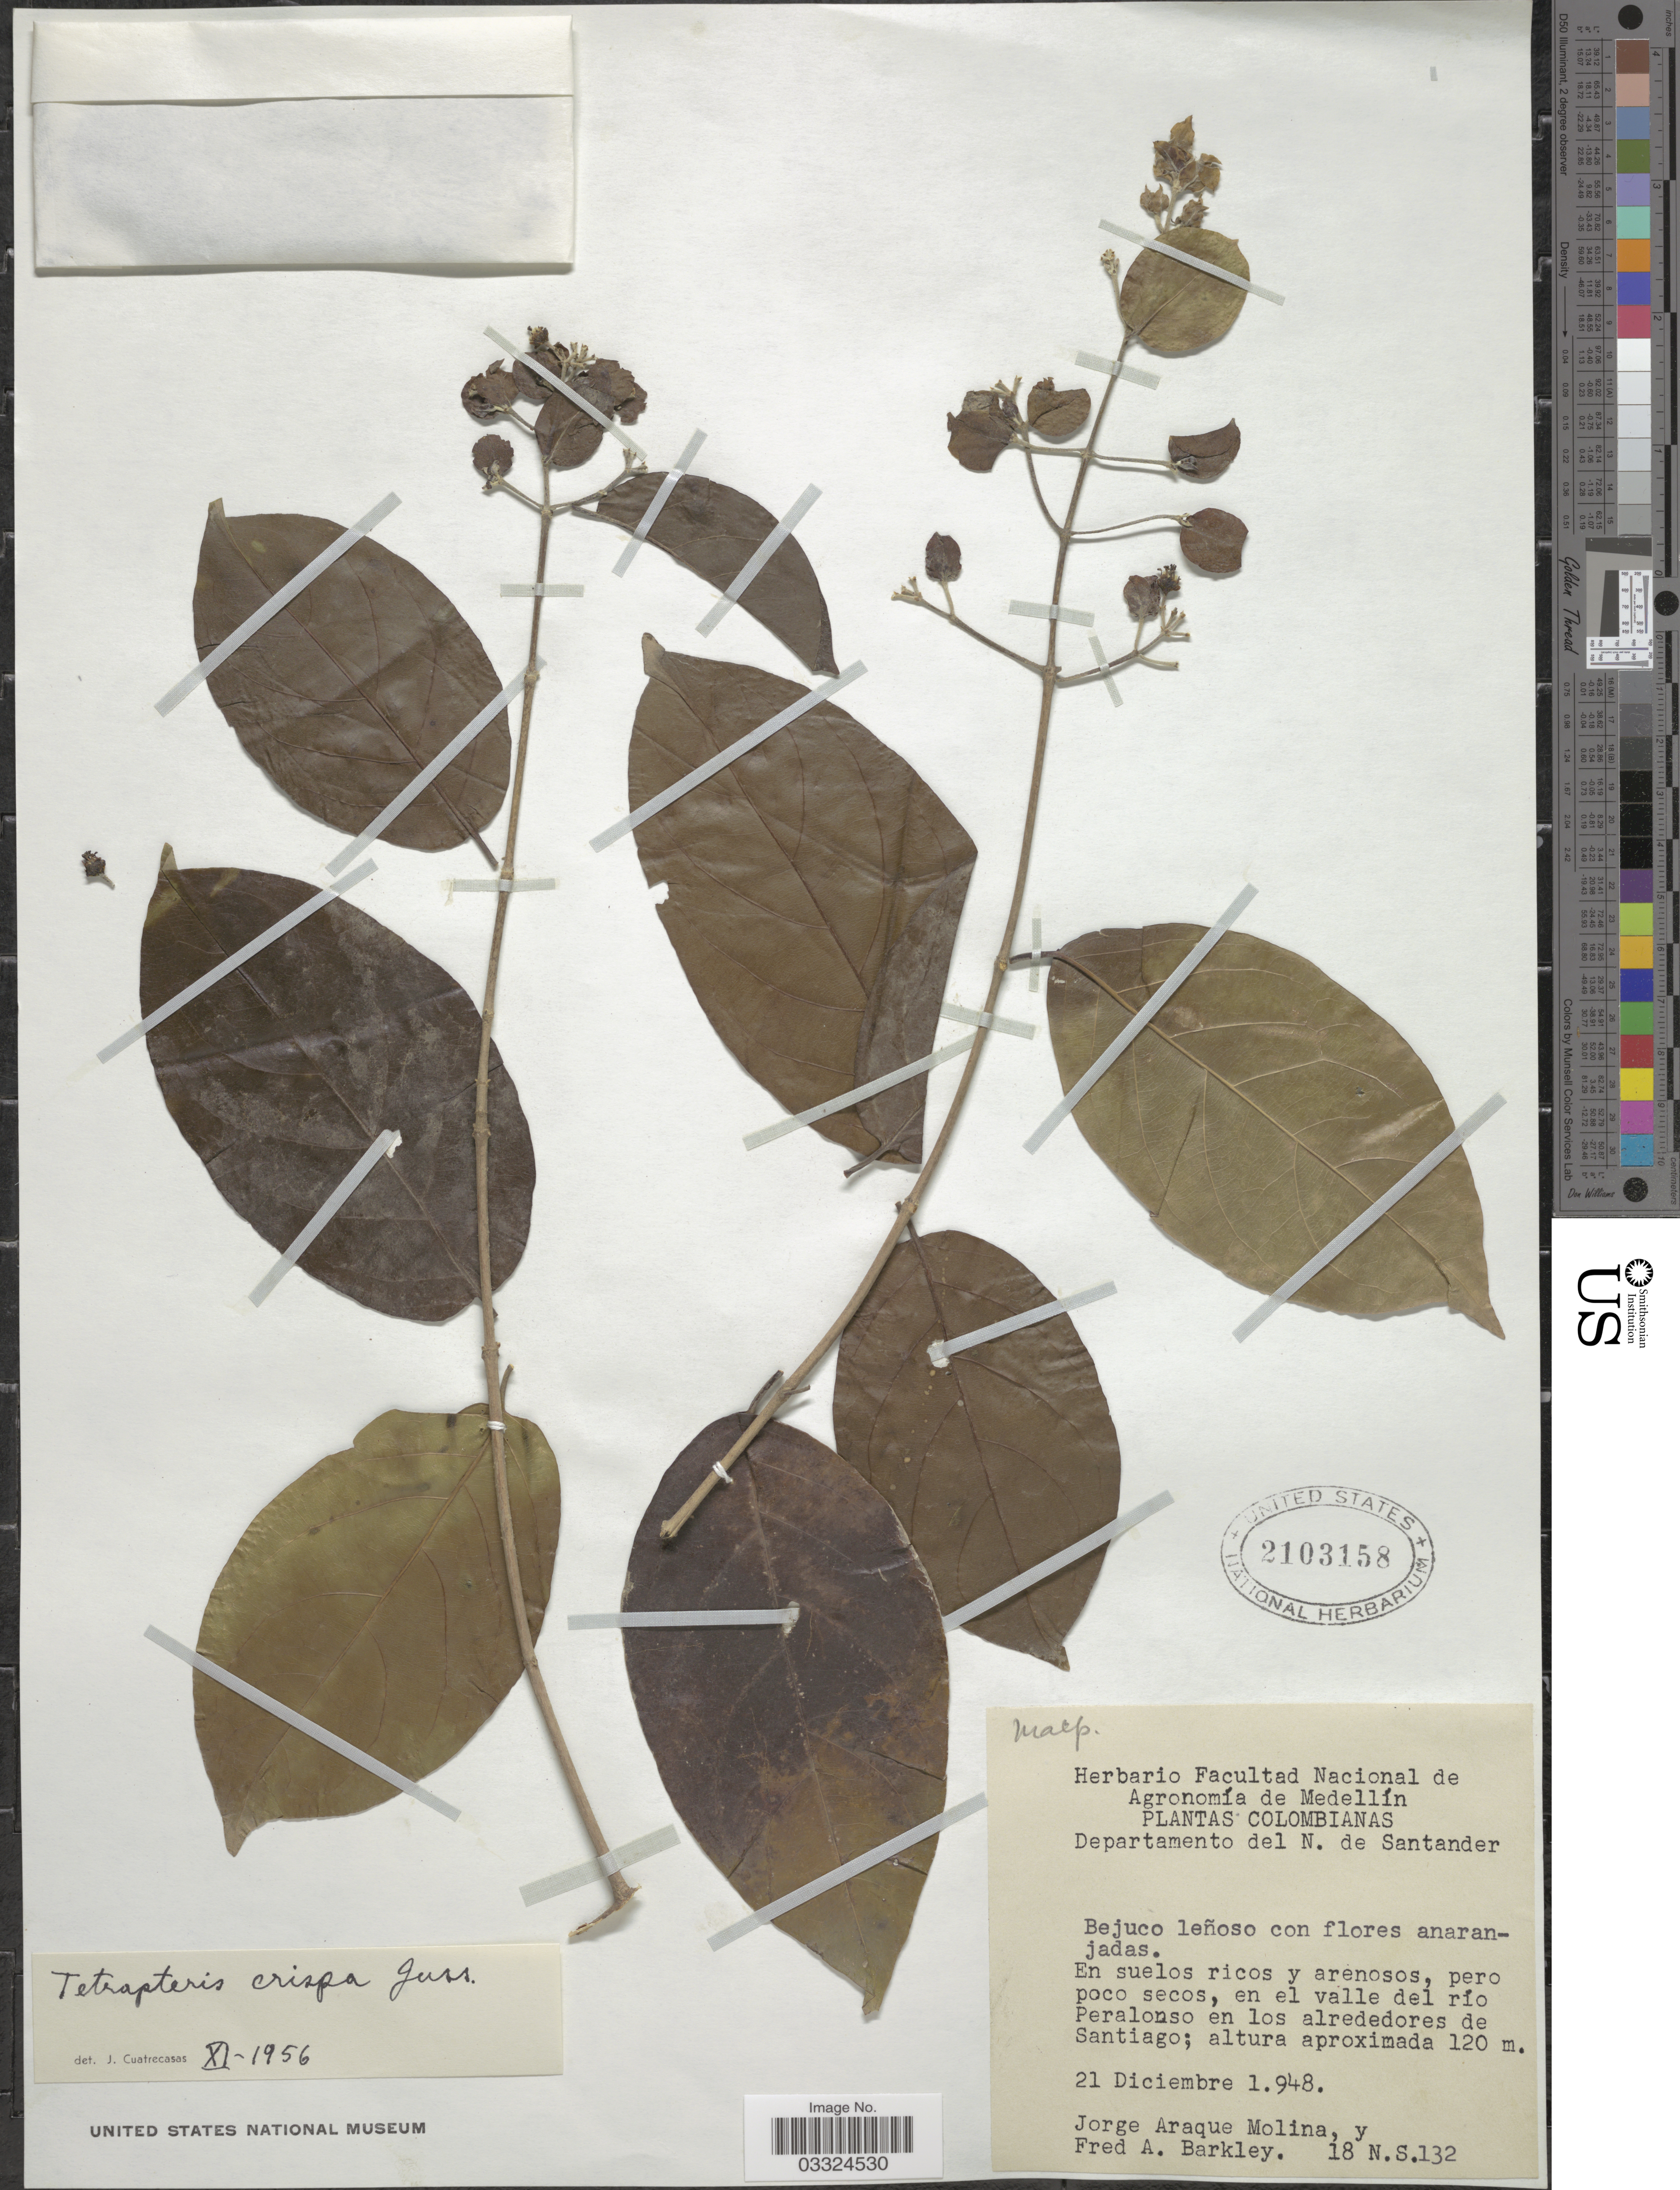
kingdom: Plantae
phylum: Tracheophyta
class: Magnoliopsida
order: Malpighiales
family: Malpighiaceae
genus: Tetrapterys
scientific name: Tetrapterys crispa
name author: A. Juss.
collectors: J. Araque Molina & F. A. Barkley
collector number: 18NS132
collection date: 1948-12-21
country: Colombia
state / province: Norte de Santander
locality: Departamento del N. de Santander. En suelos ricos y arenosos, pero poco secos, en el valle del rio Peralonso en los alrededores de Santiago.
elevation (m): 120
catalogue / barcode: US 2103158